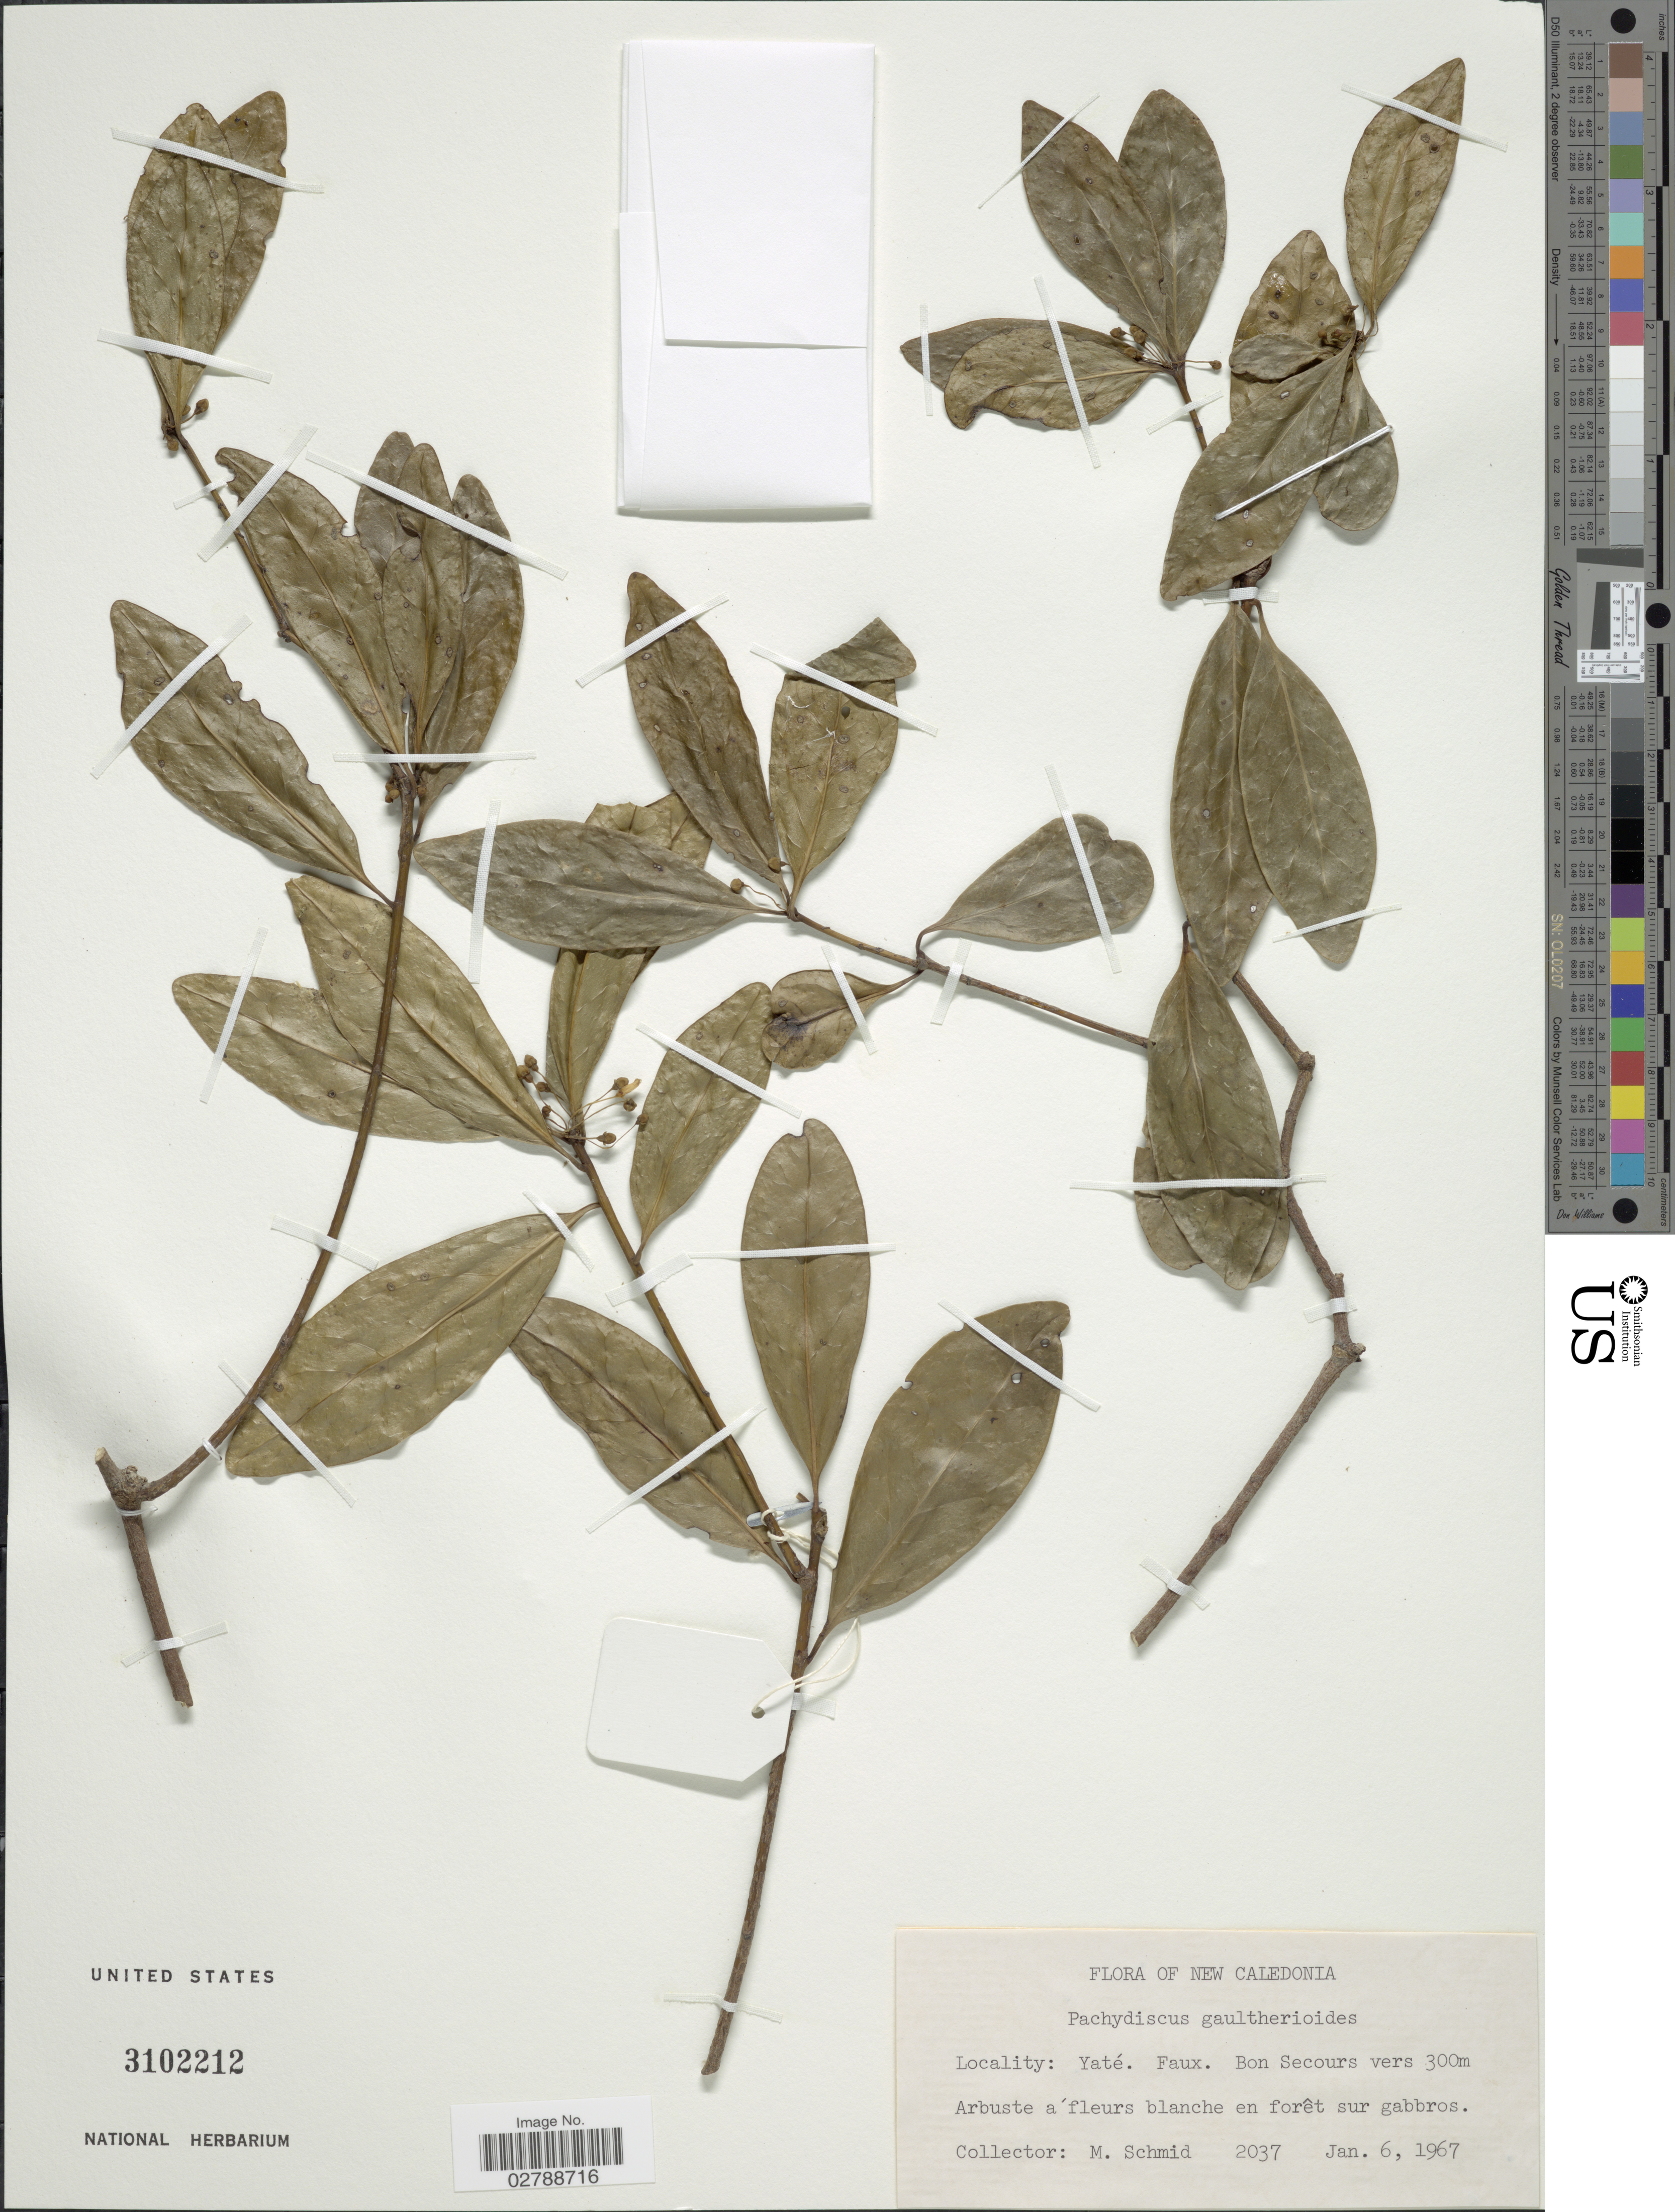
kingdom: Plantae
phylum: Tracheophyta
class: Magnoliopsida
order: Asterales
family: Alseuosmiaceae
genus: Pachydiscus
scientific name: Pachydiscus gaultherioides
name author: Gilg & Schltr.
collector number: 2037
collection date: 1967-01-06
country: New Caledonia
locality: New Caledonia. Yaté. Faux. Bon Secours.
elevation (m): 300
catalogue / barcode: US 3102212